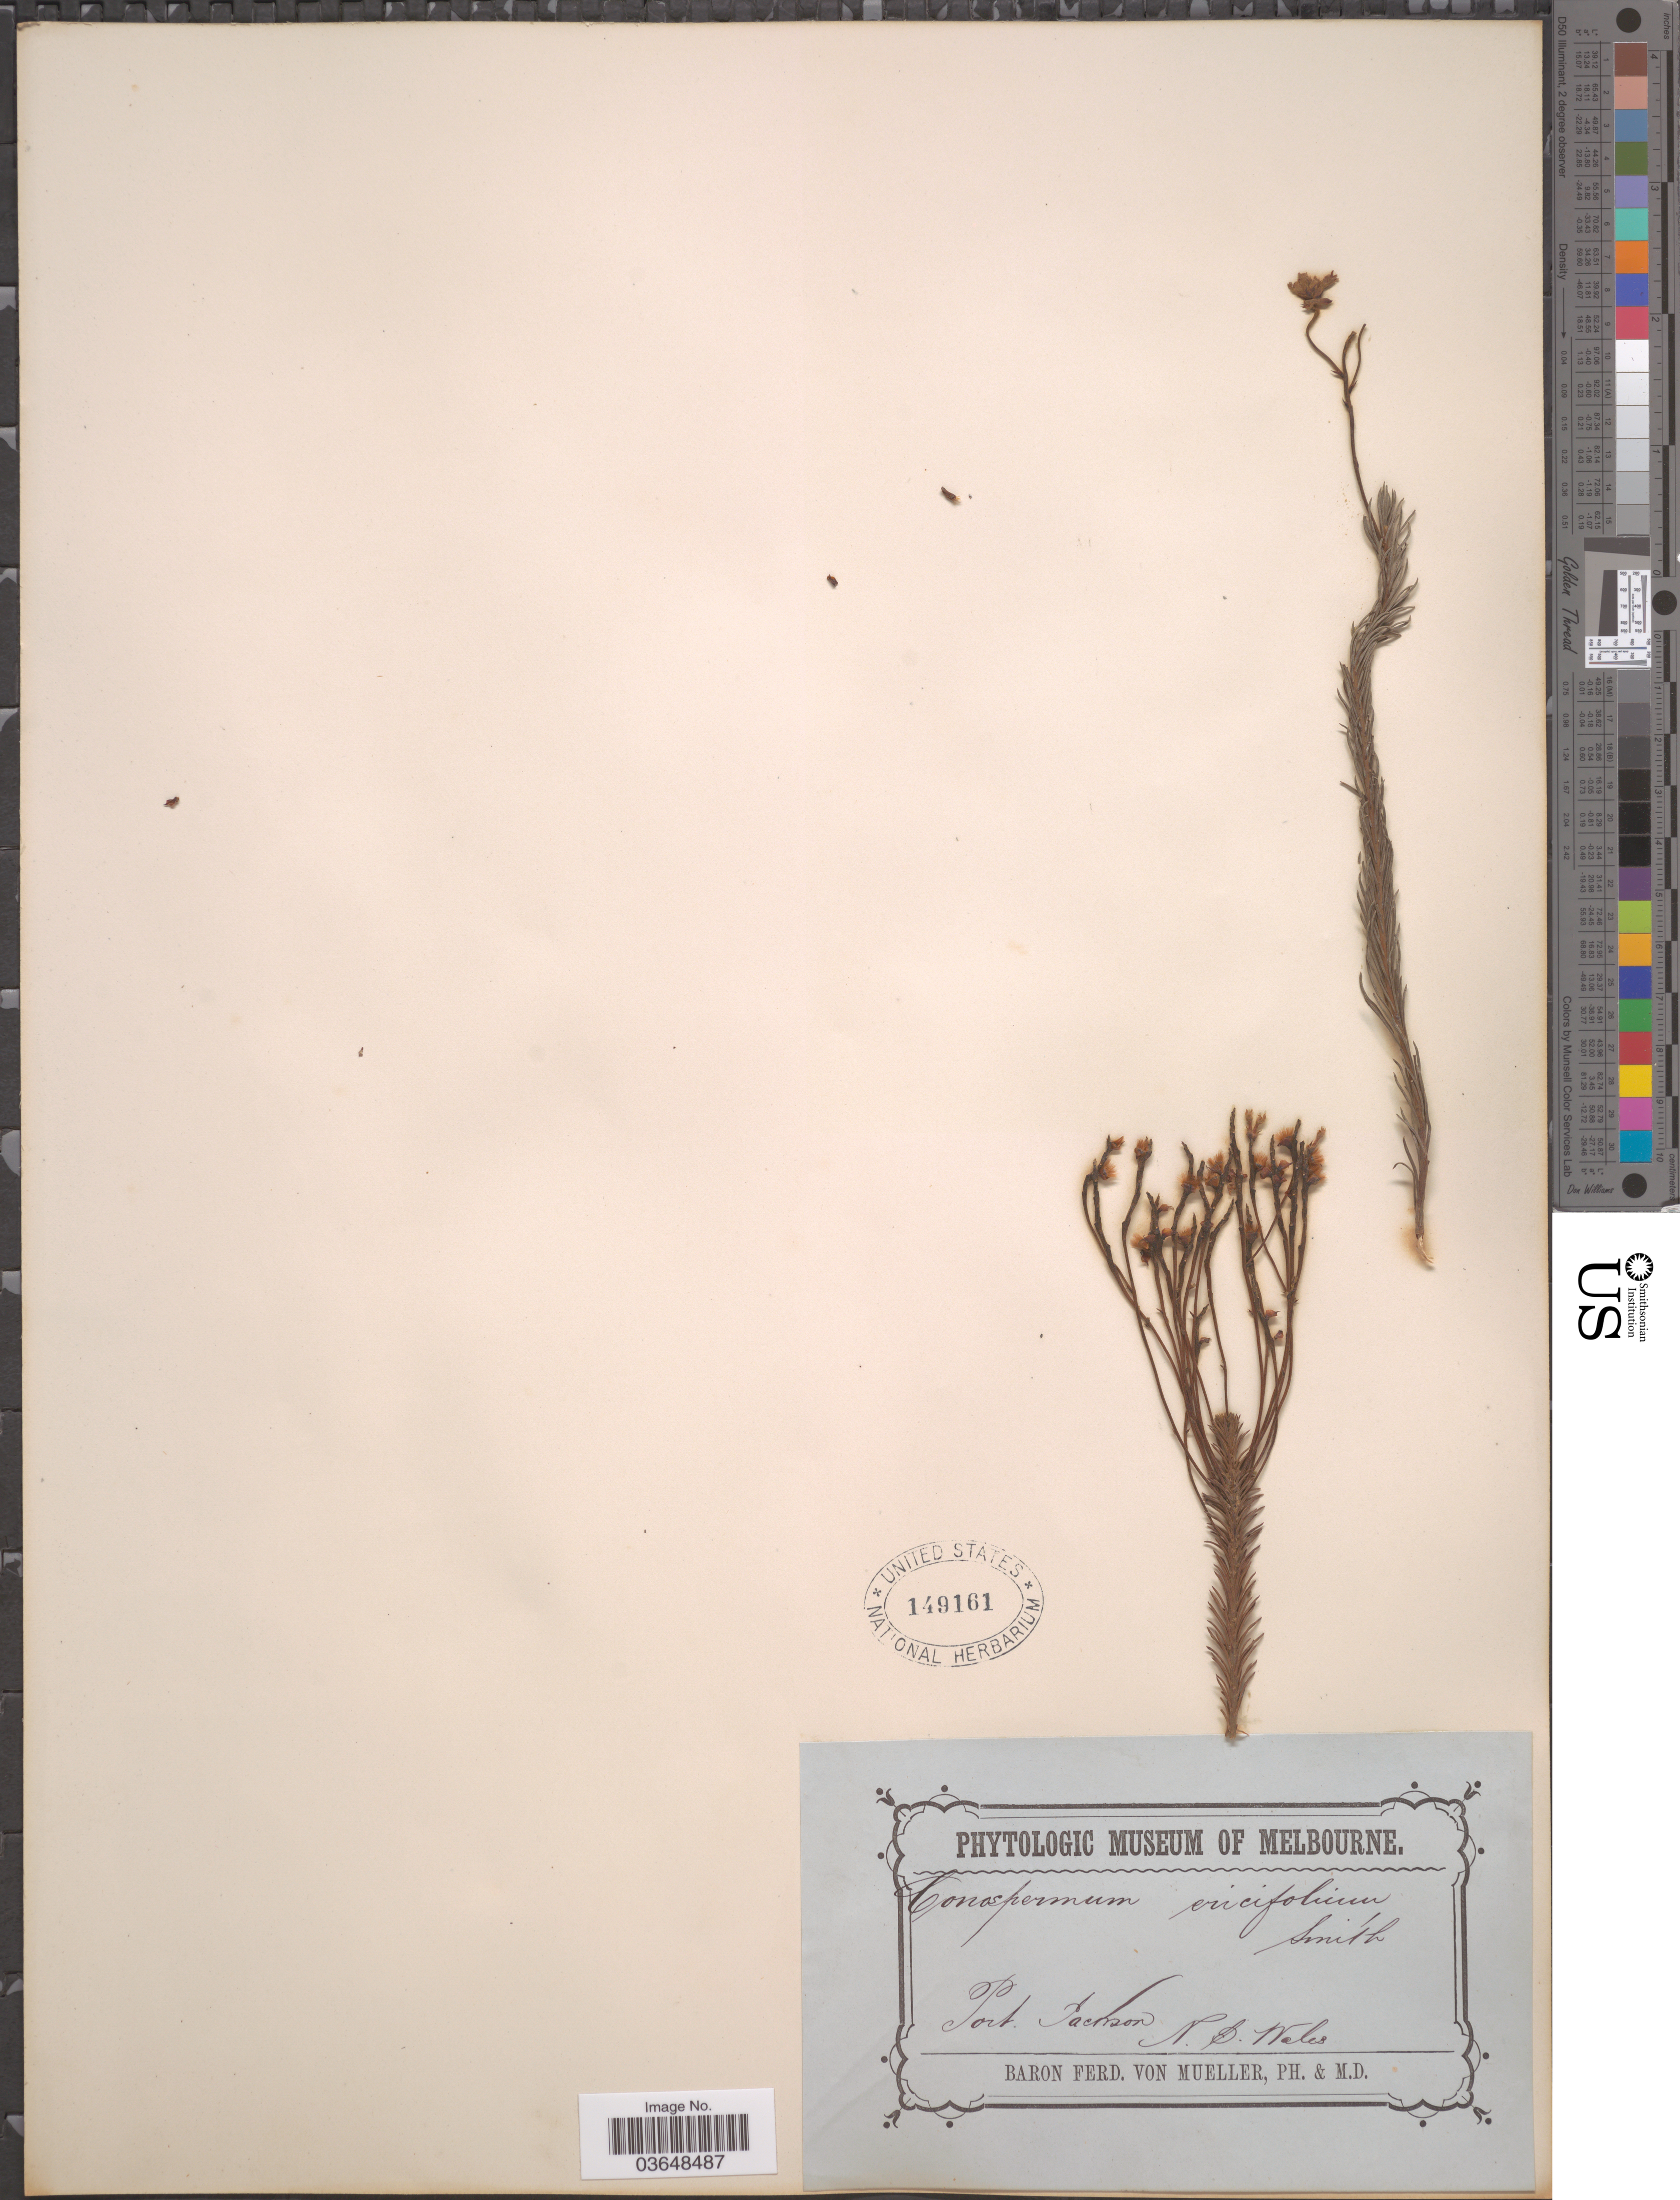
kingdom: Plantae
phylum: Tracheophyta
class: Magnoliopsida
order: Proteales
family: Proteaceae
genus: Conospermum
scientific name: Conospermum ericifolium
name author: Sm.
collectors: F. Mueller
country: Australia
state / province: New South Wales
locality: Port Jackson.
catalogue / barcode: US 149161